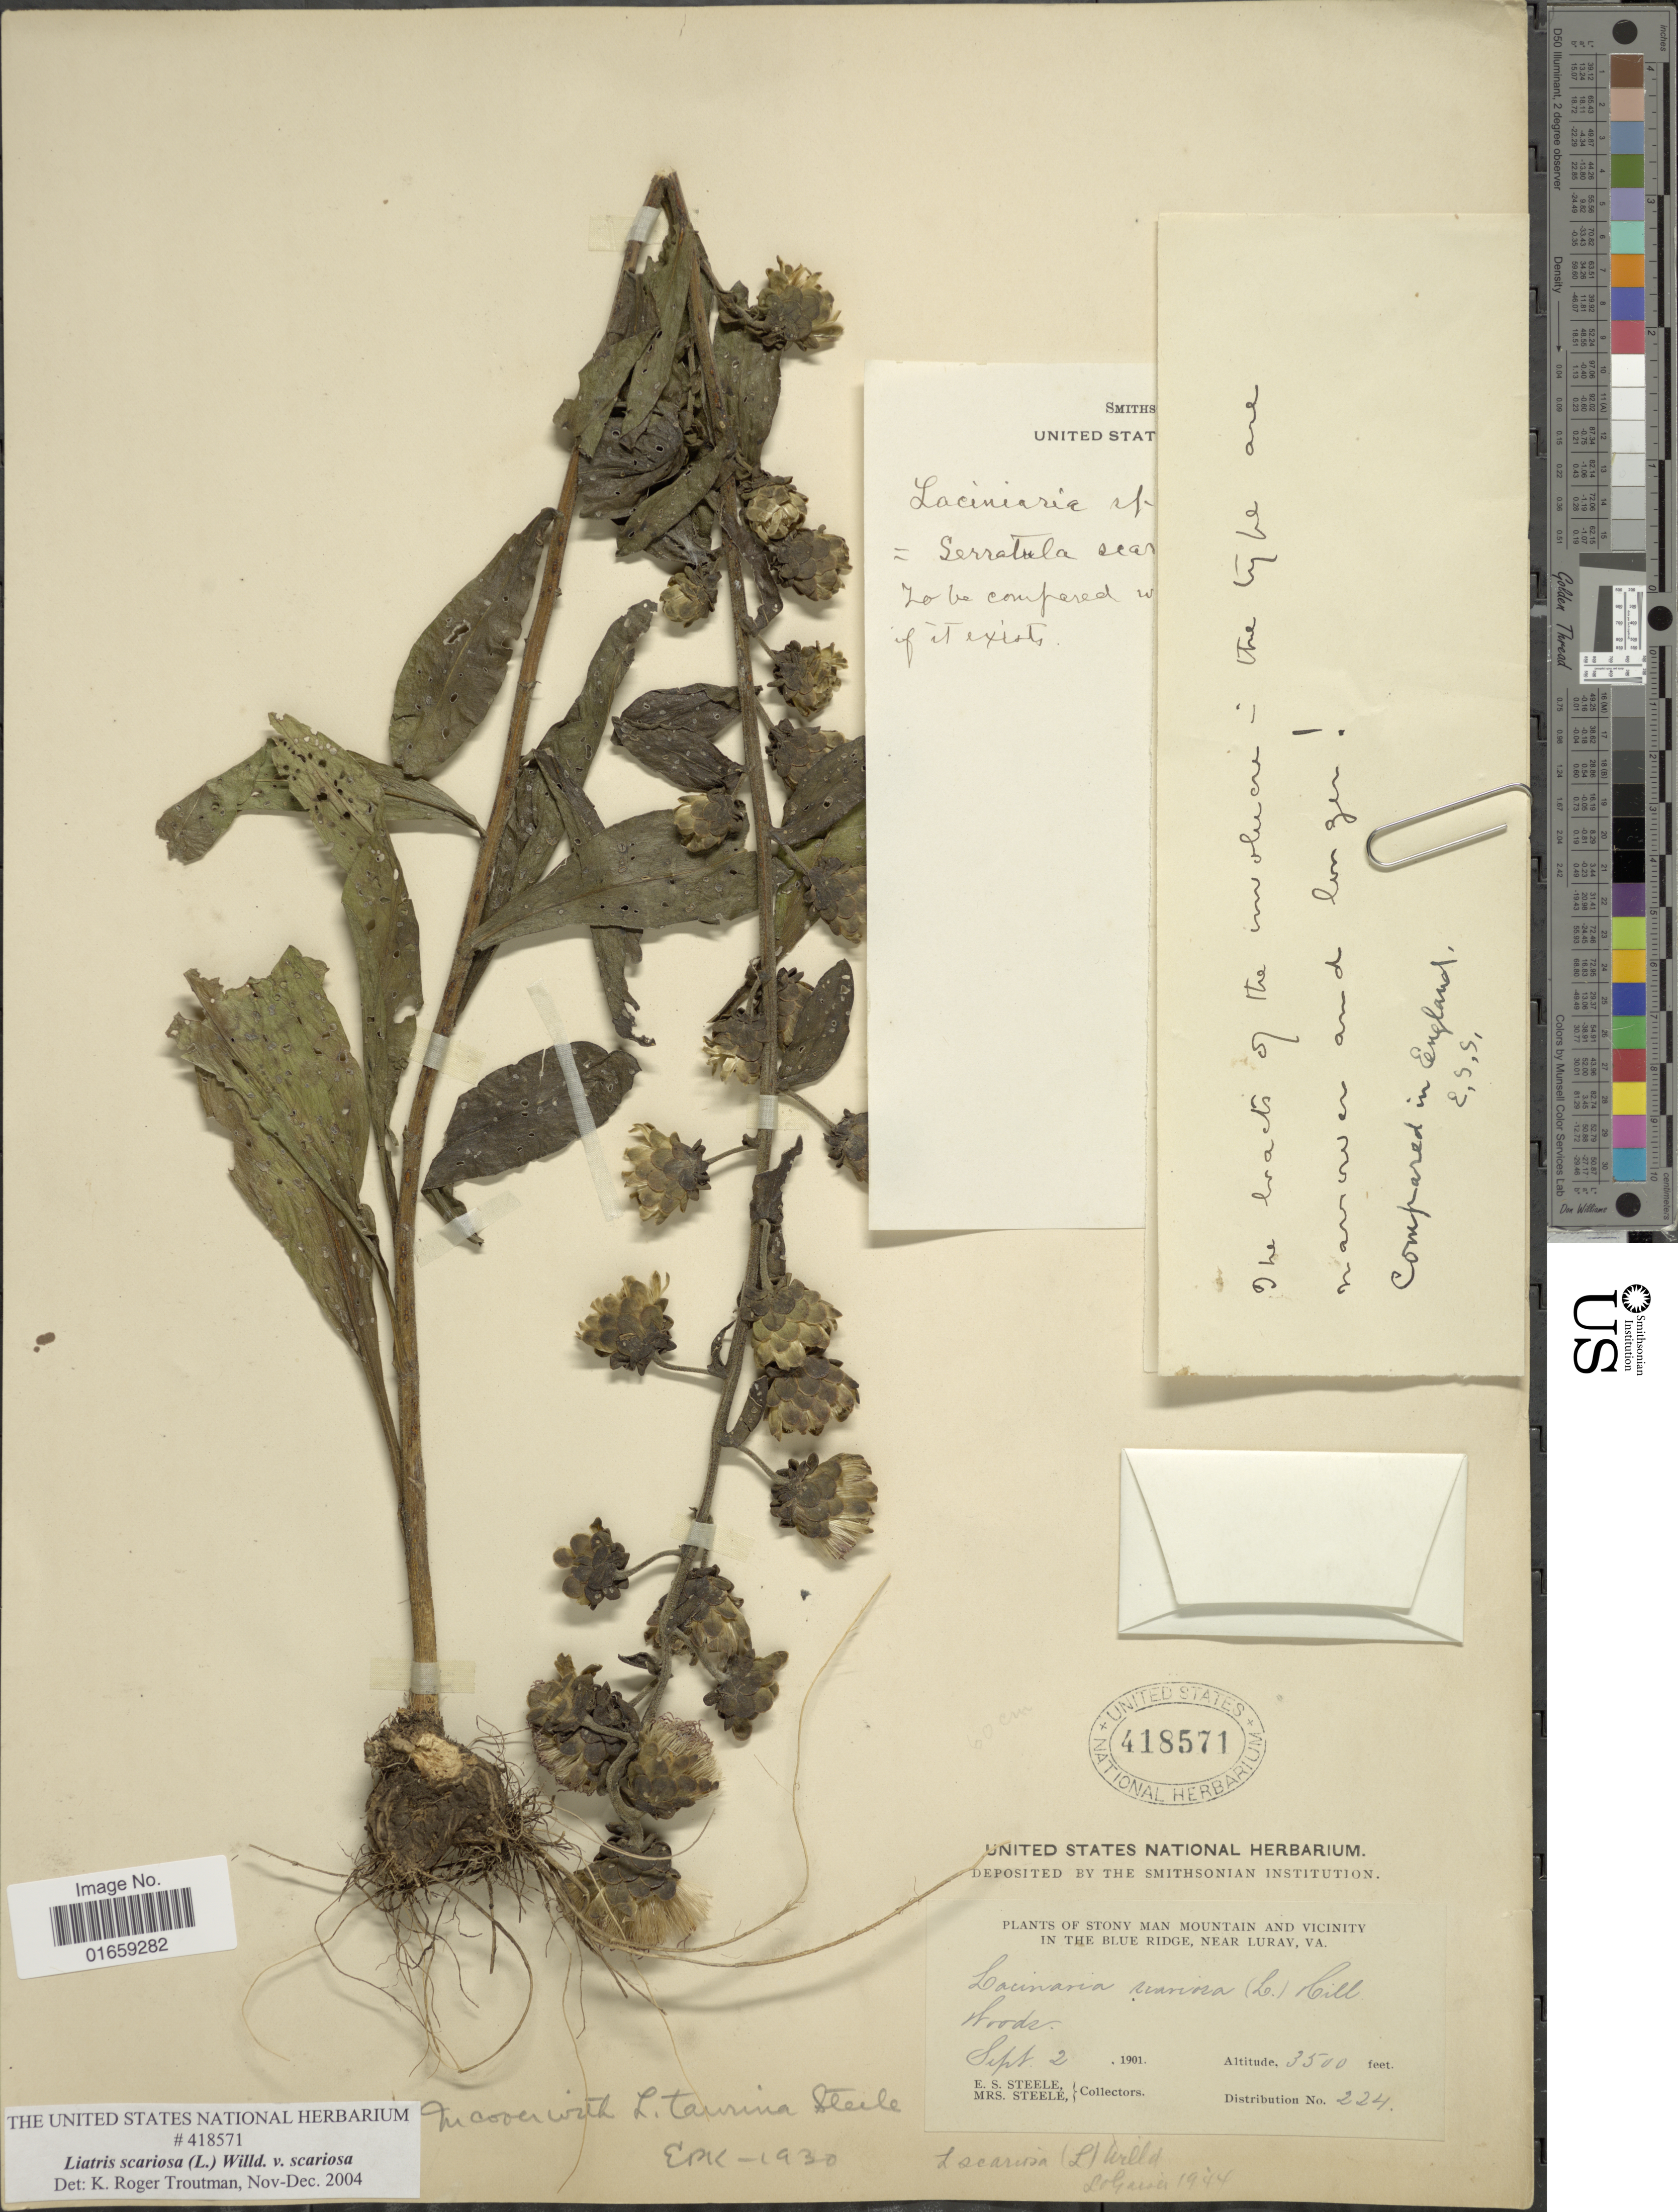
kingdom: Plantae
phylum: Tracheophyta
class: Magnoliopsida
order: Asterales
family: Asteraceae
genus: Liatris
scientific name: Liatris scariosa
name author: (L.) Willd.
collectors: E. Steele & Mrs. E. S. Steele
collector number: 224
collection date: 1901-09-02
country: United States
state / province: Virginia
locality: Stony Man Mountain and vicinity in the blue ridge, Near Luray, VA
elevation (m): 1067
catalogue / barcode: US 418571